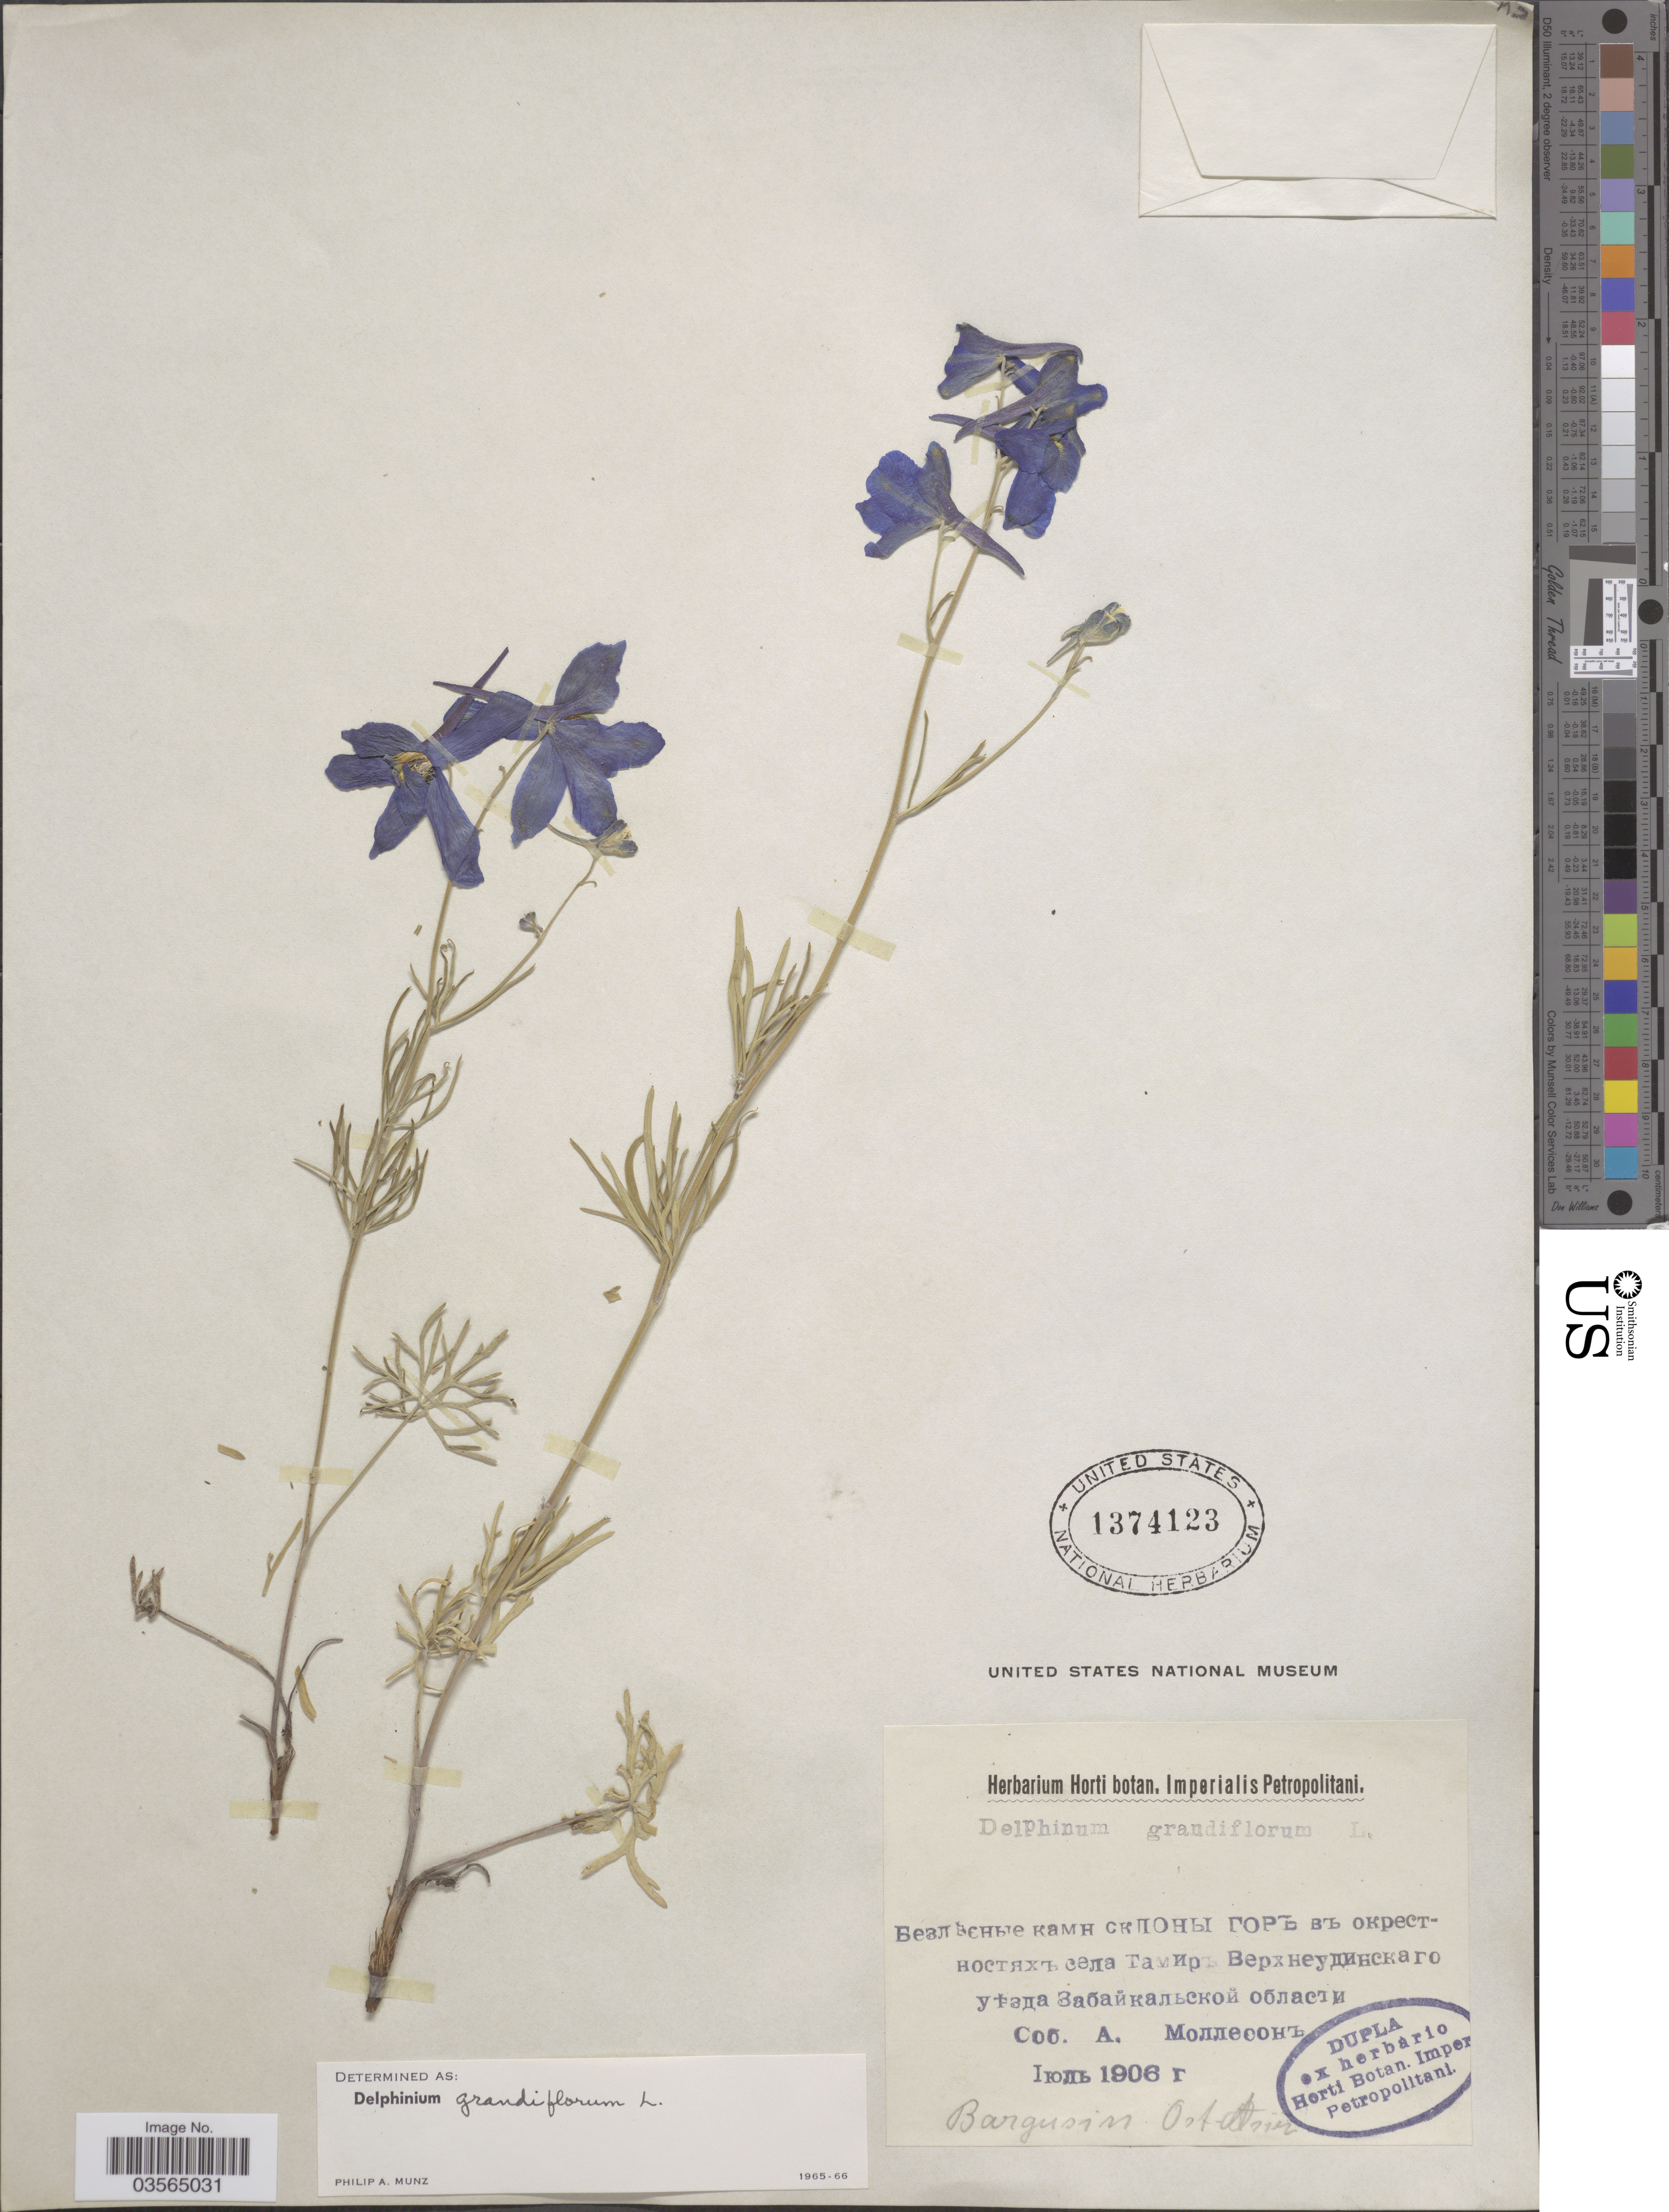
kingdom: Plantae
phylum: Tracheophyta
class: Magnoliopsida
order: Ranunculales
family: Ranunculaceae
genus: Delphinium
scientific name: Delphinium grandiflorum var. grandiflorum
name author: L.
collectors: A. Molleson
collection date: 1906-06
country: Russian Federation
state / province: Buryatia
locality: Vicinity of Tamir.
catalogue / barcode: US 1374123